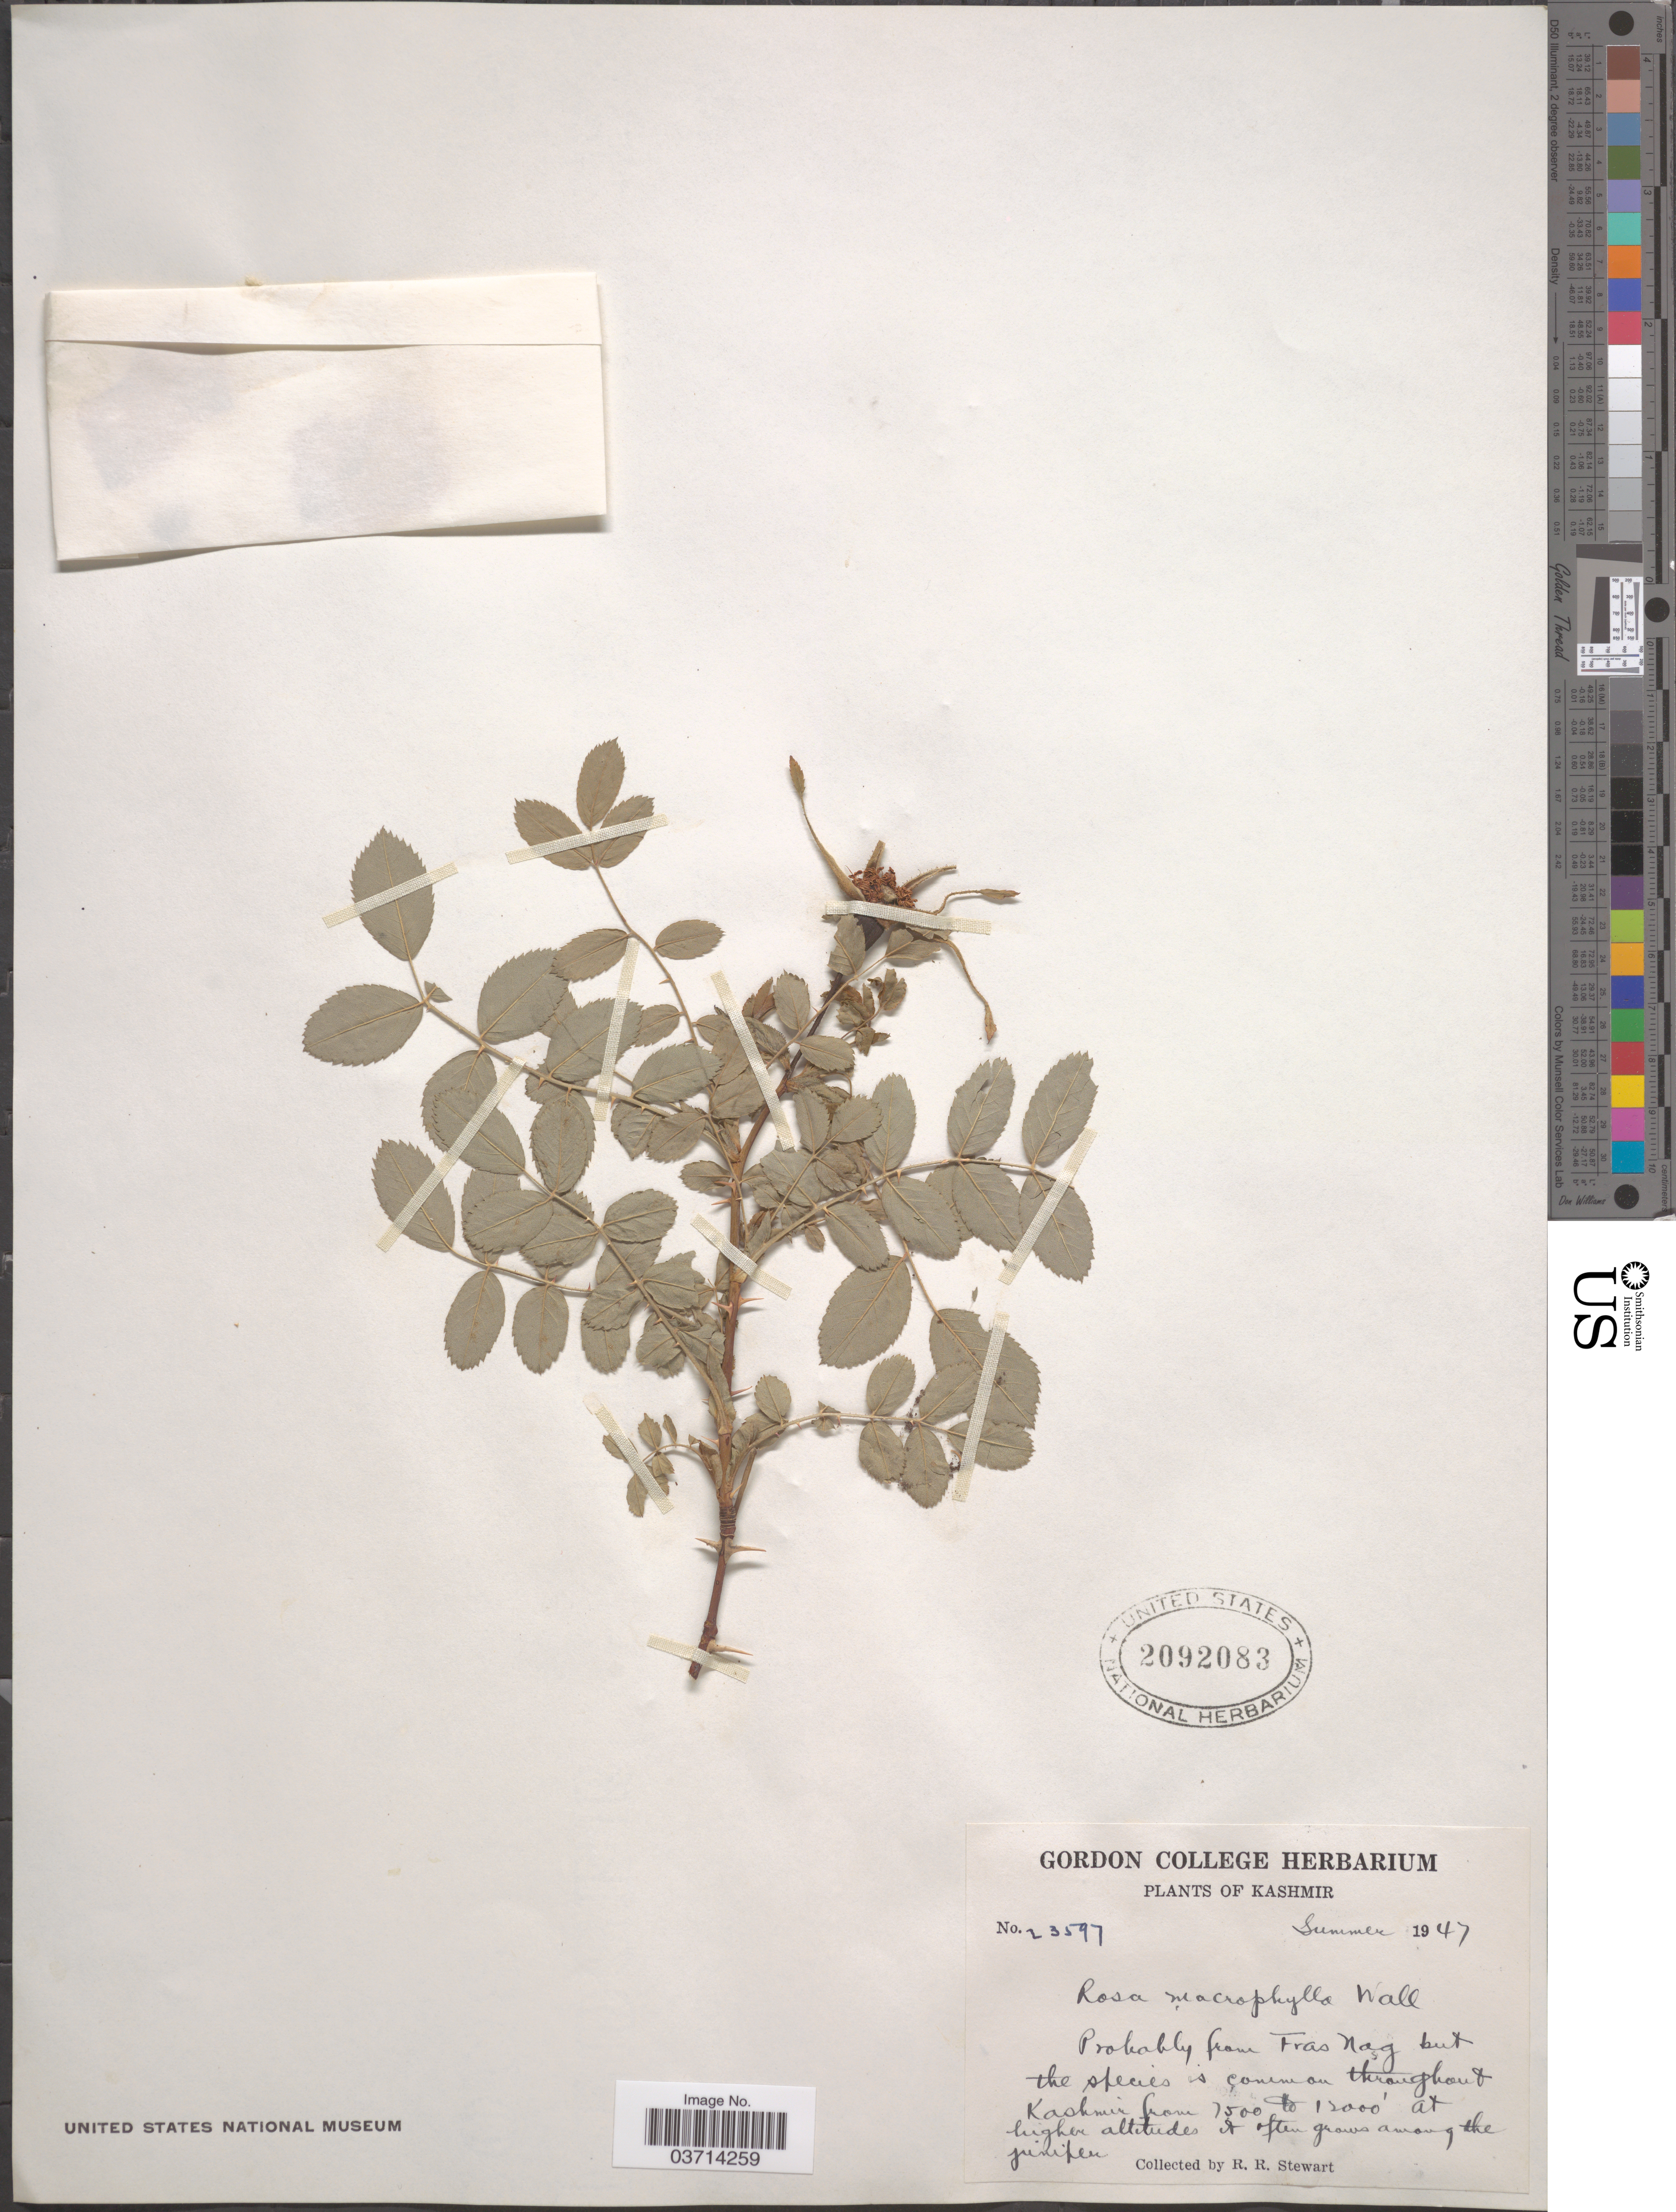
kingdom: Plantae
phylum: Tracheophyta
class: Magnoliopsida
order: Rosales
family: Rosaceae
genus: Rosa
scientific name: Rosa macrophylla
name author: Lindl.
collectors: R. Stewart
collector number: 23597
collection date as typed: Summer 1947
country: India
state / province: Jammu and Kashmir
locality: Kashmir. Probably from Fras Nag but the species is common throughout Kashmir.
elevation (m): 2286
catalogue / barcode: US 2092083